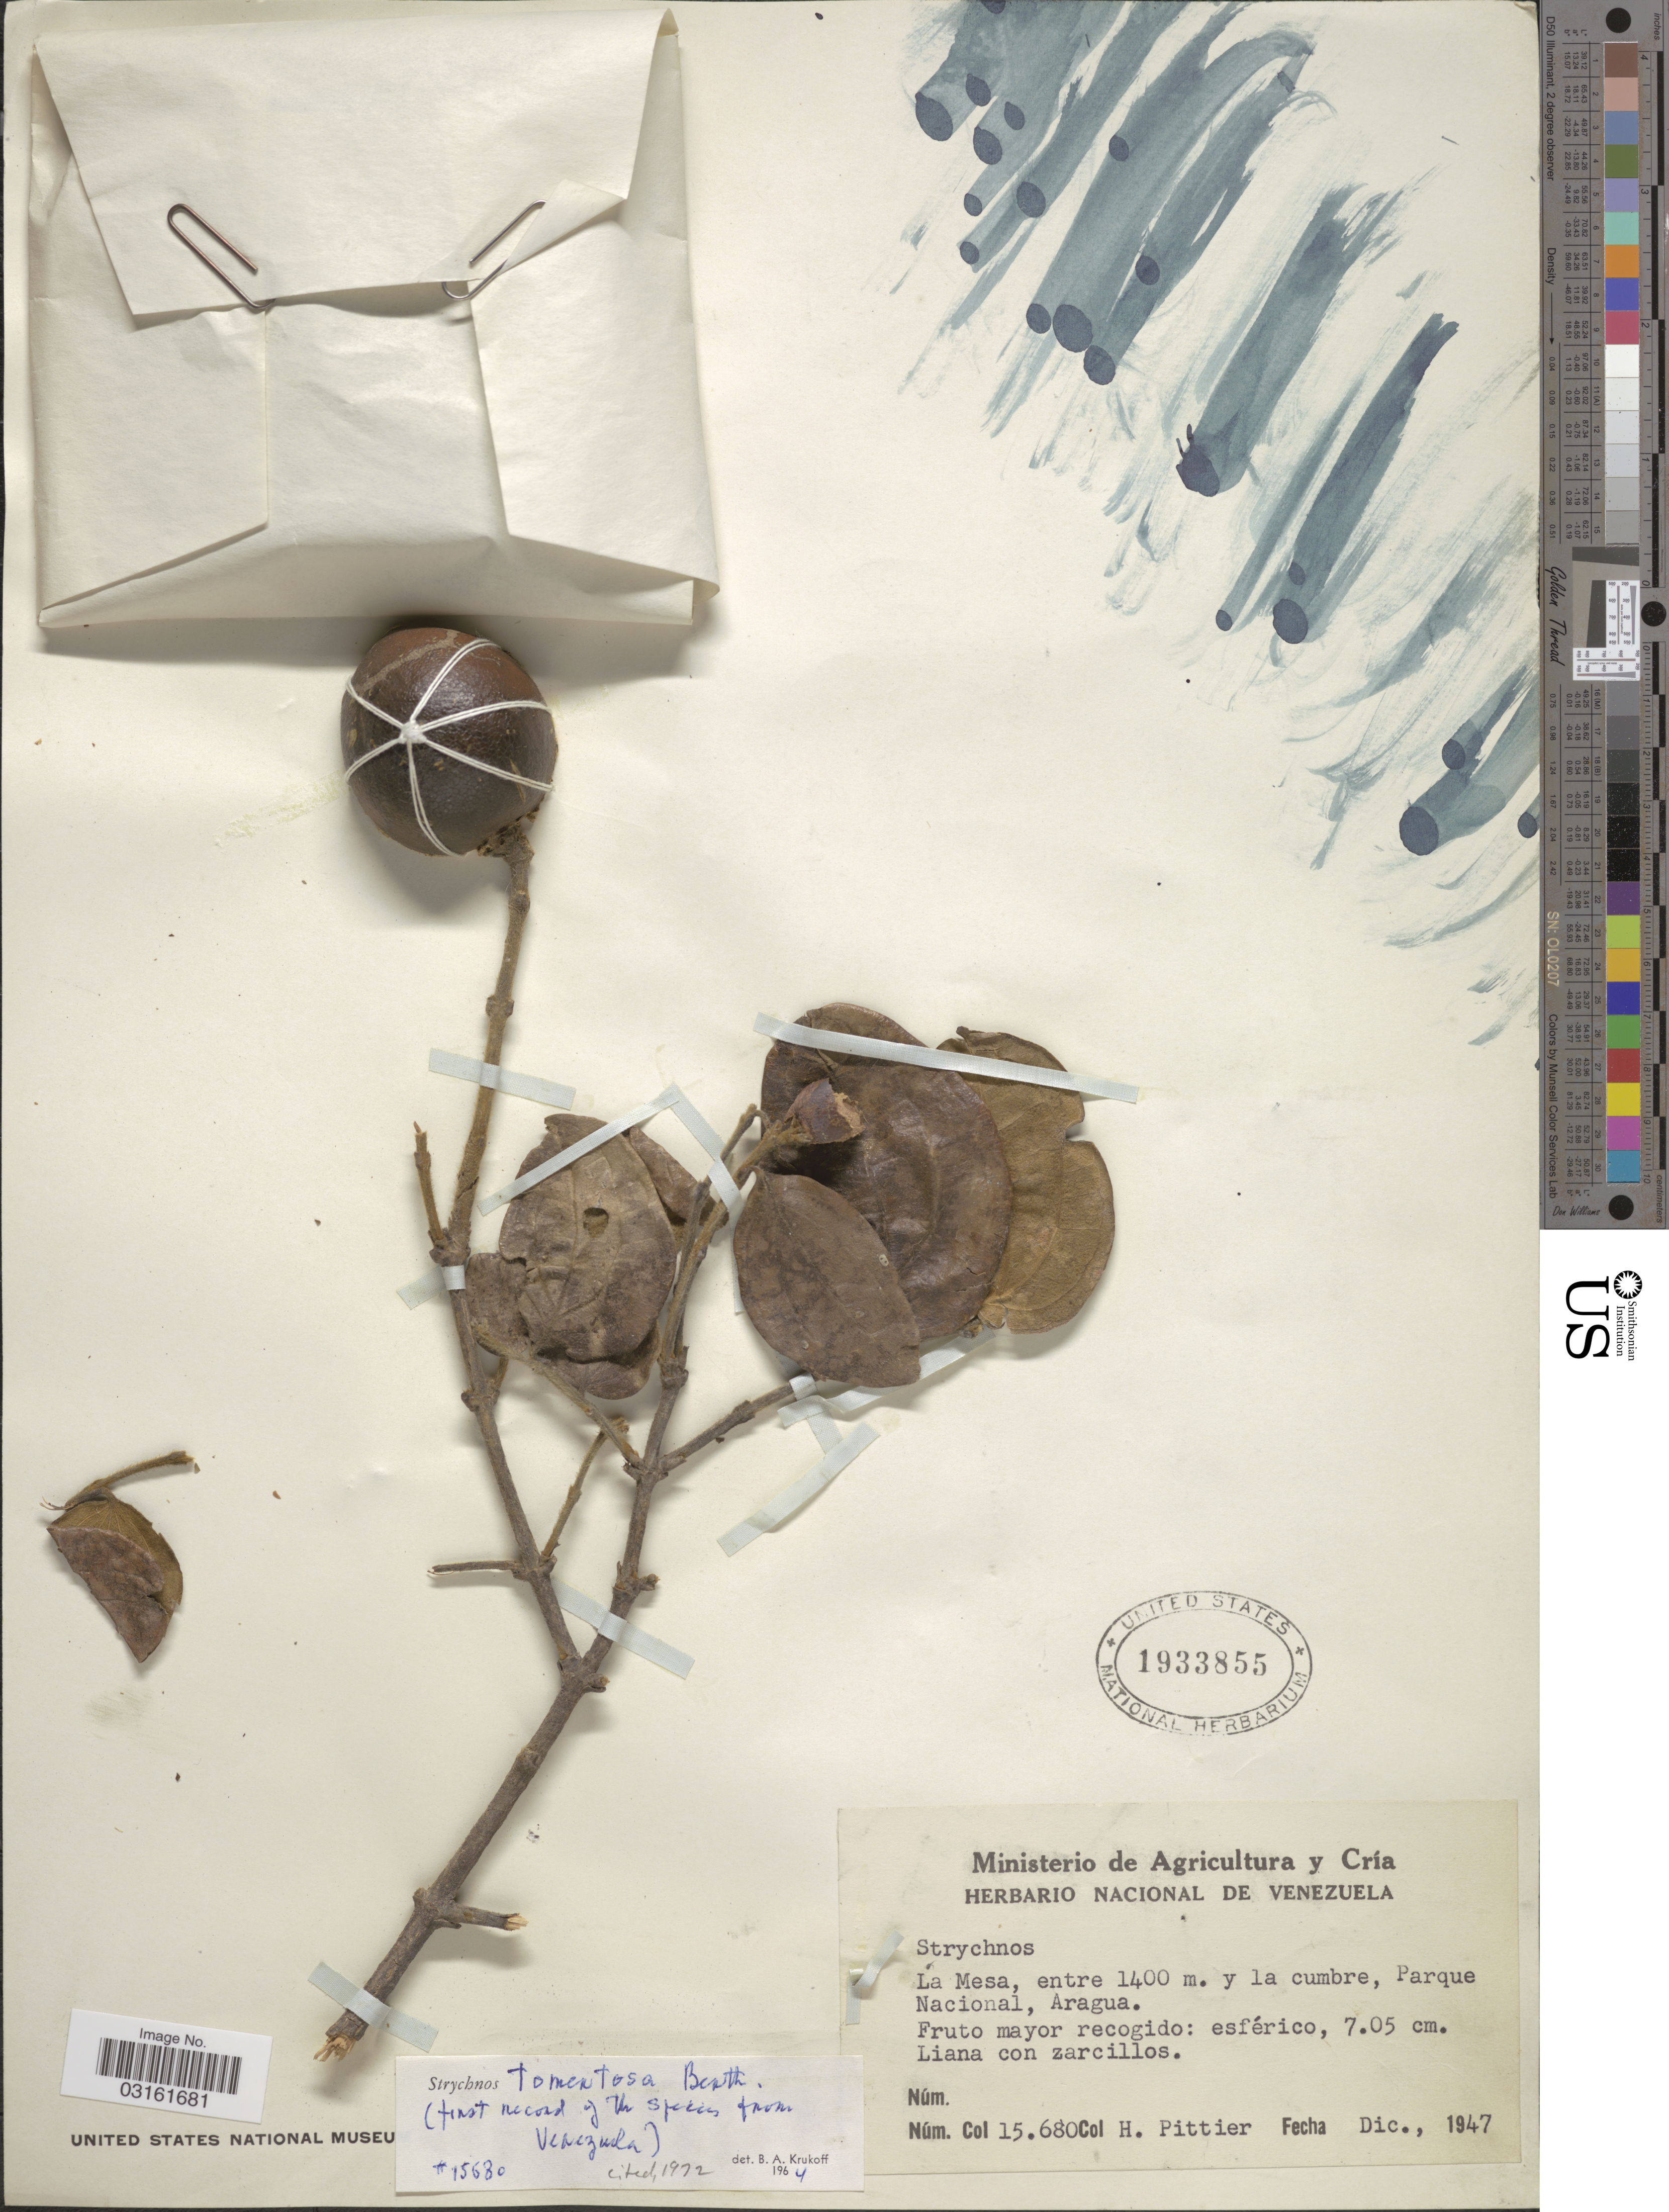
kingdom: Plantae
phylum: Tracheophyta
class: Magnoliopsida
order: Gentianales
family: Loganiaceae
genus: Strychnos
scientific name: Strychnos tomentosa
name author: Benth.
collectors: H. F. Pittier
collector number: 15680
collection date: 1947-12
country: Venezuela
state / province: Aragua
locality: La Mesa, Parque Nacional.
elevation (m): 1400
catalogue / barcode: US 1933855